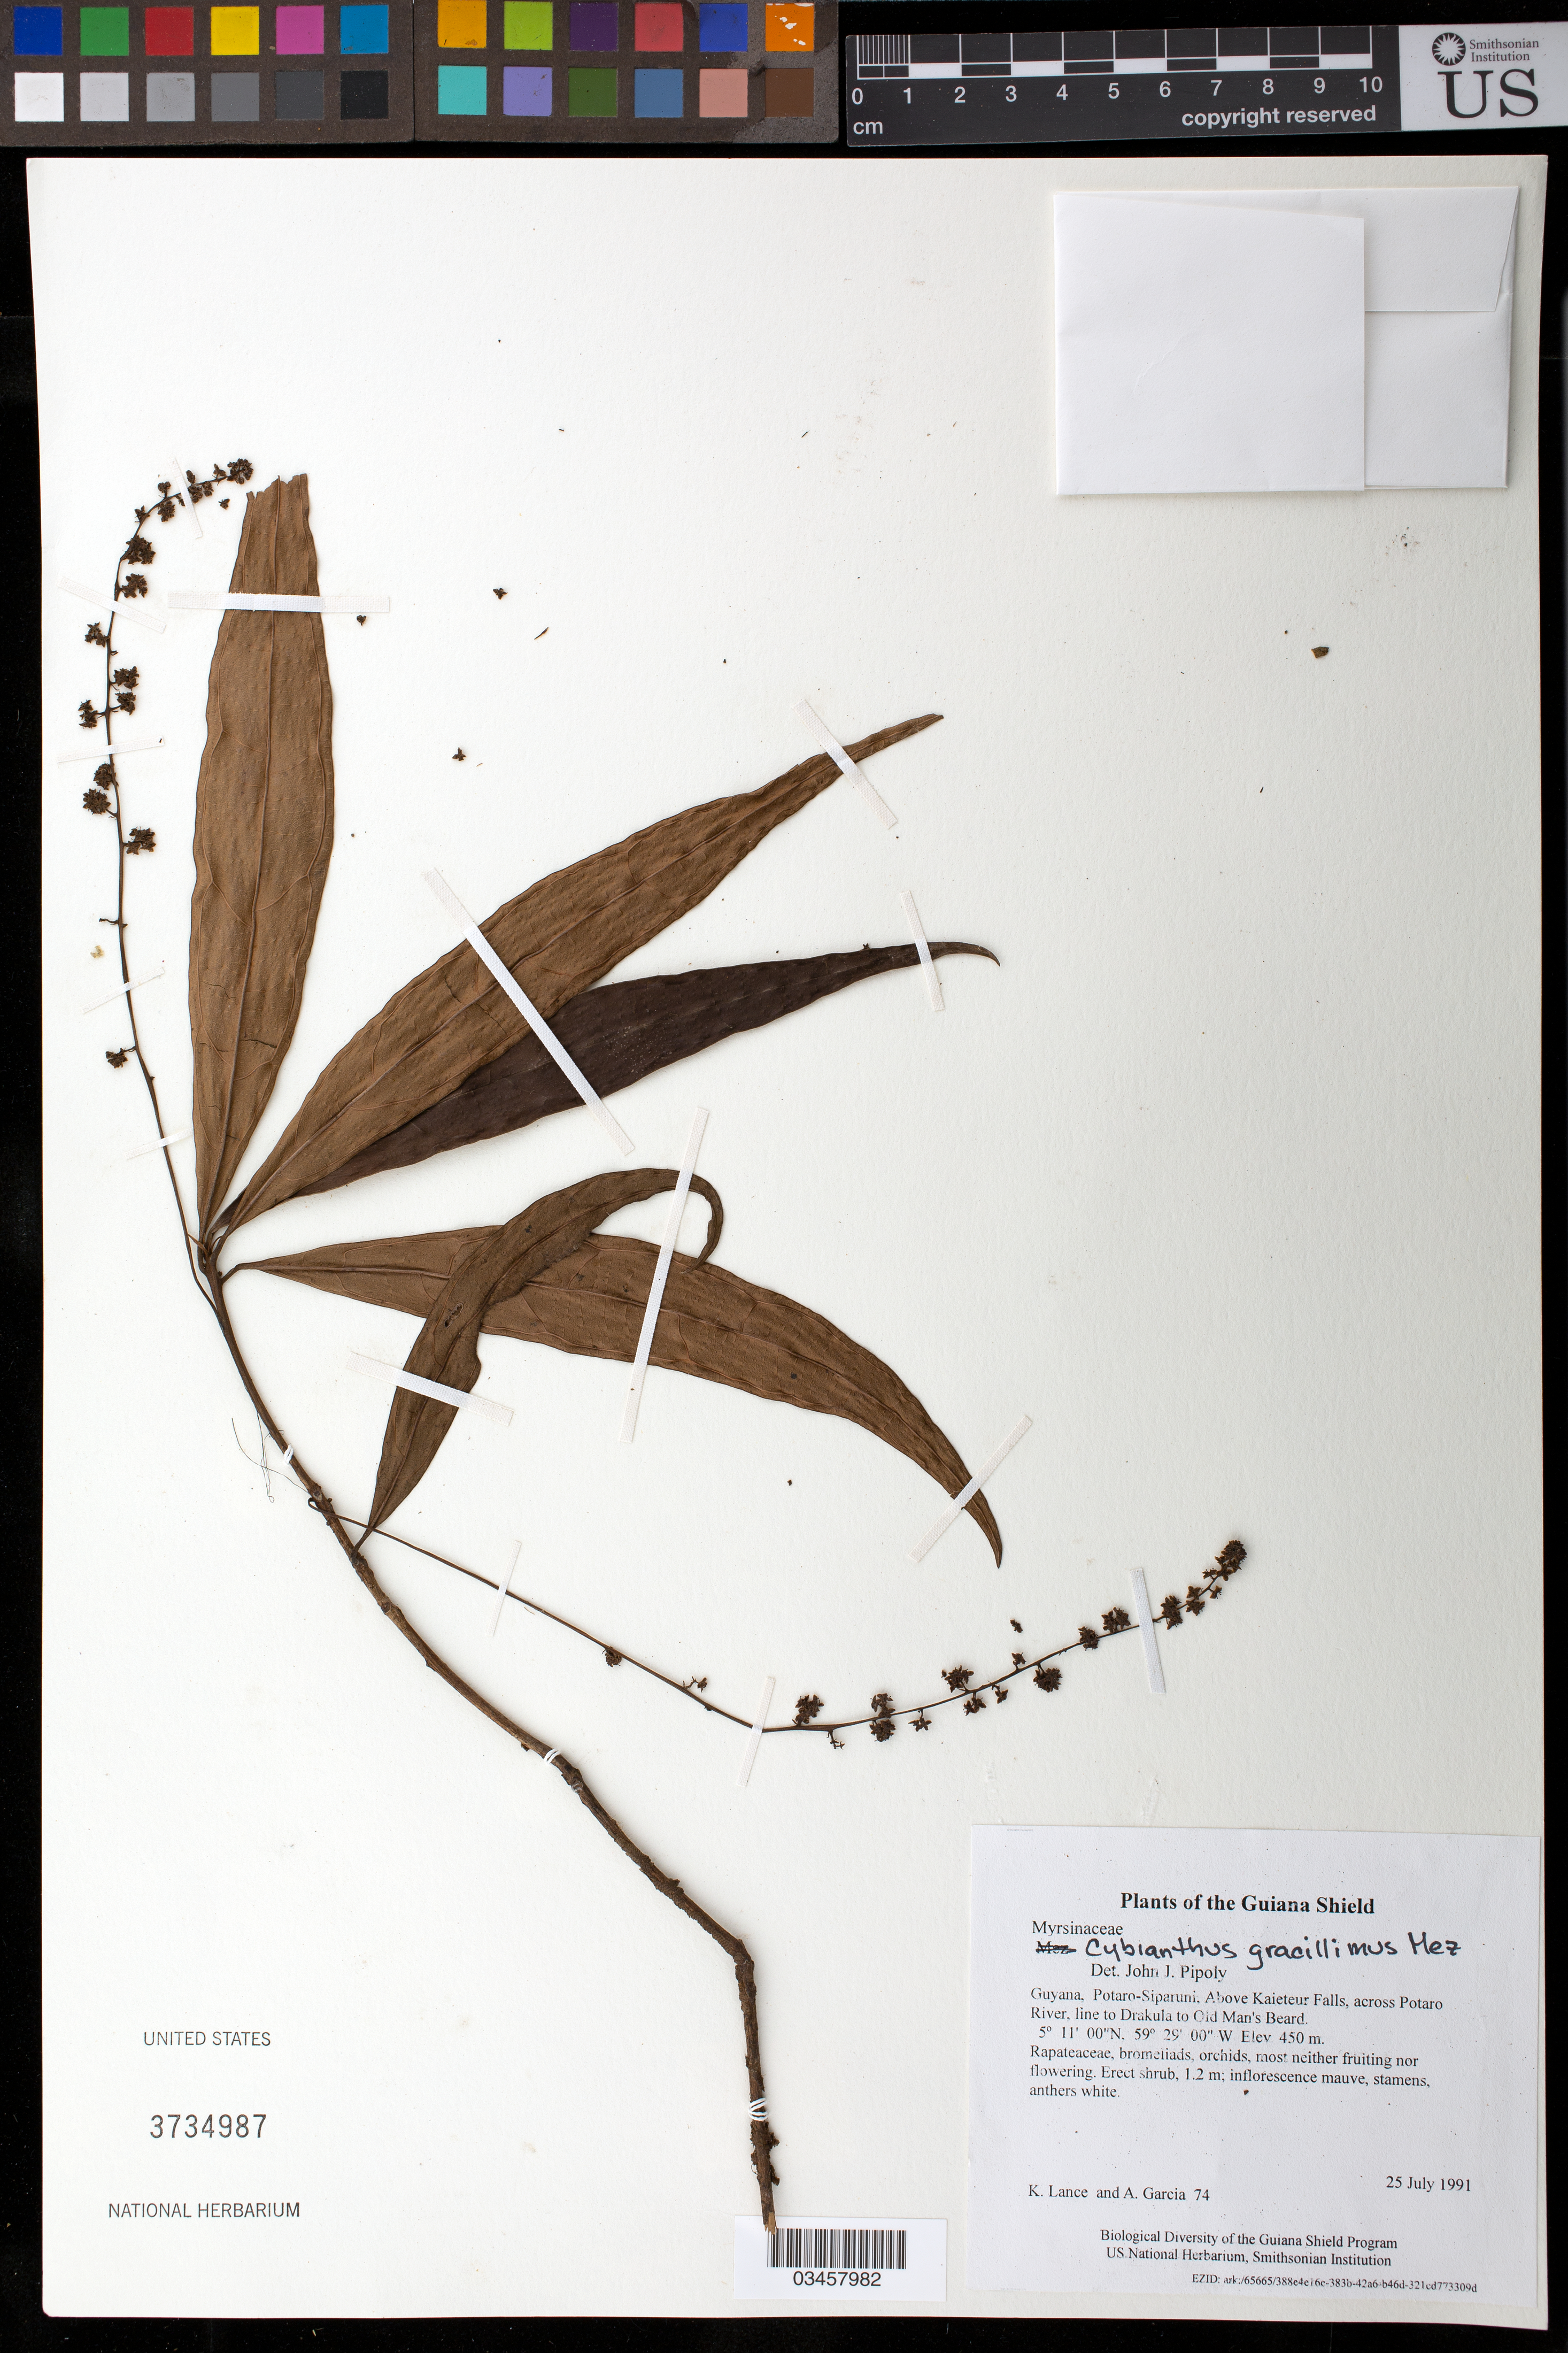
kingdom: Plantae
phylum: Tracheophyta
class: Magnoliopsida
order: Ericales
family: Primulaceae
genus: Cybianthus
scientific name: Cybianthus gracillimus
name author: (Warm.) Mez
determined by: Pipoly, J. J., III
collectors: K. Lance & A. Garcia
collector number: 74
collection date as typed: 25 July 1991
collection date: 1991-07-25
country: Guyana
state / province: Potaro-Siparuni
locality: Above Kaieteur Falls, across Potaro River, line to Drakula to Old Man's Beard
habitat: Rapateaceae, bromeliads, orchids, most neither fruiting nor flowering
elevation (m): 450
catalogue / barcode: US 3734987